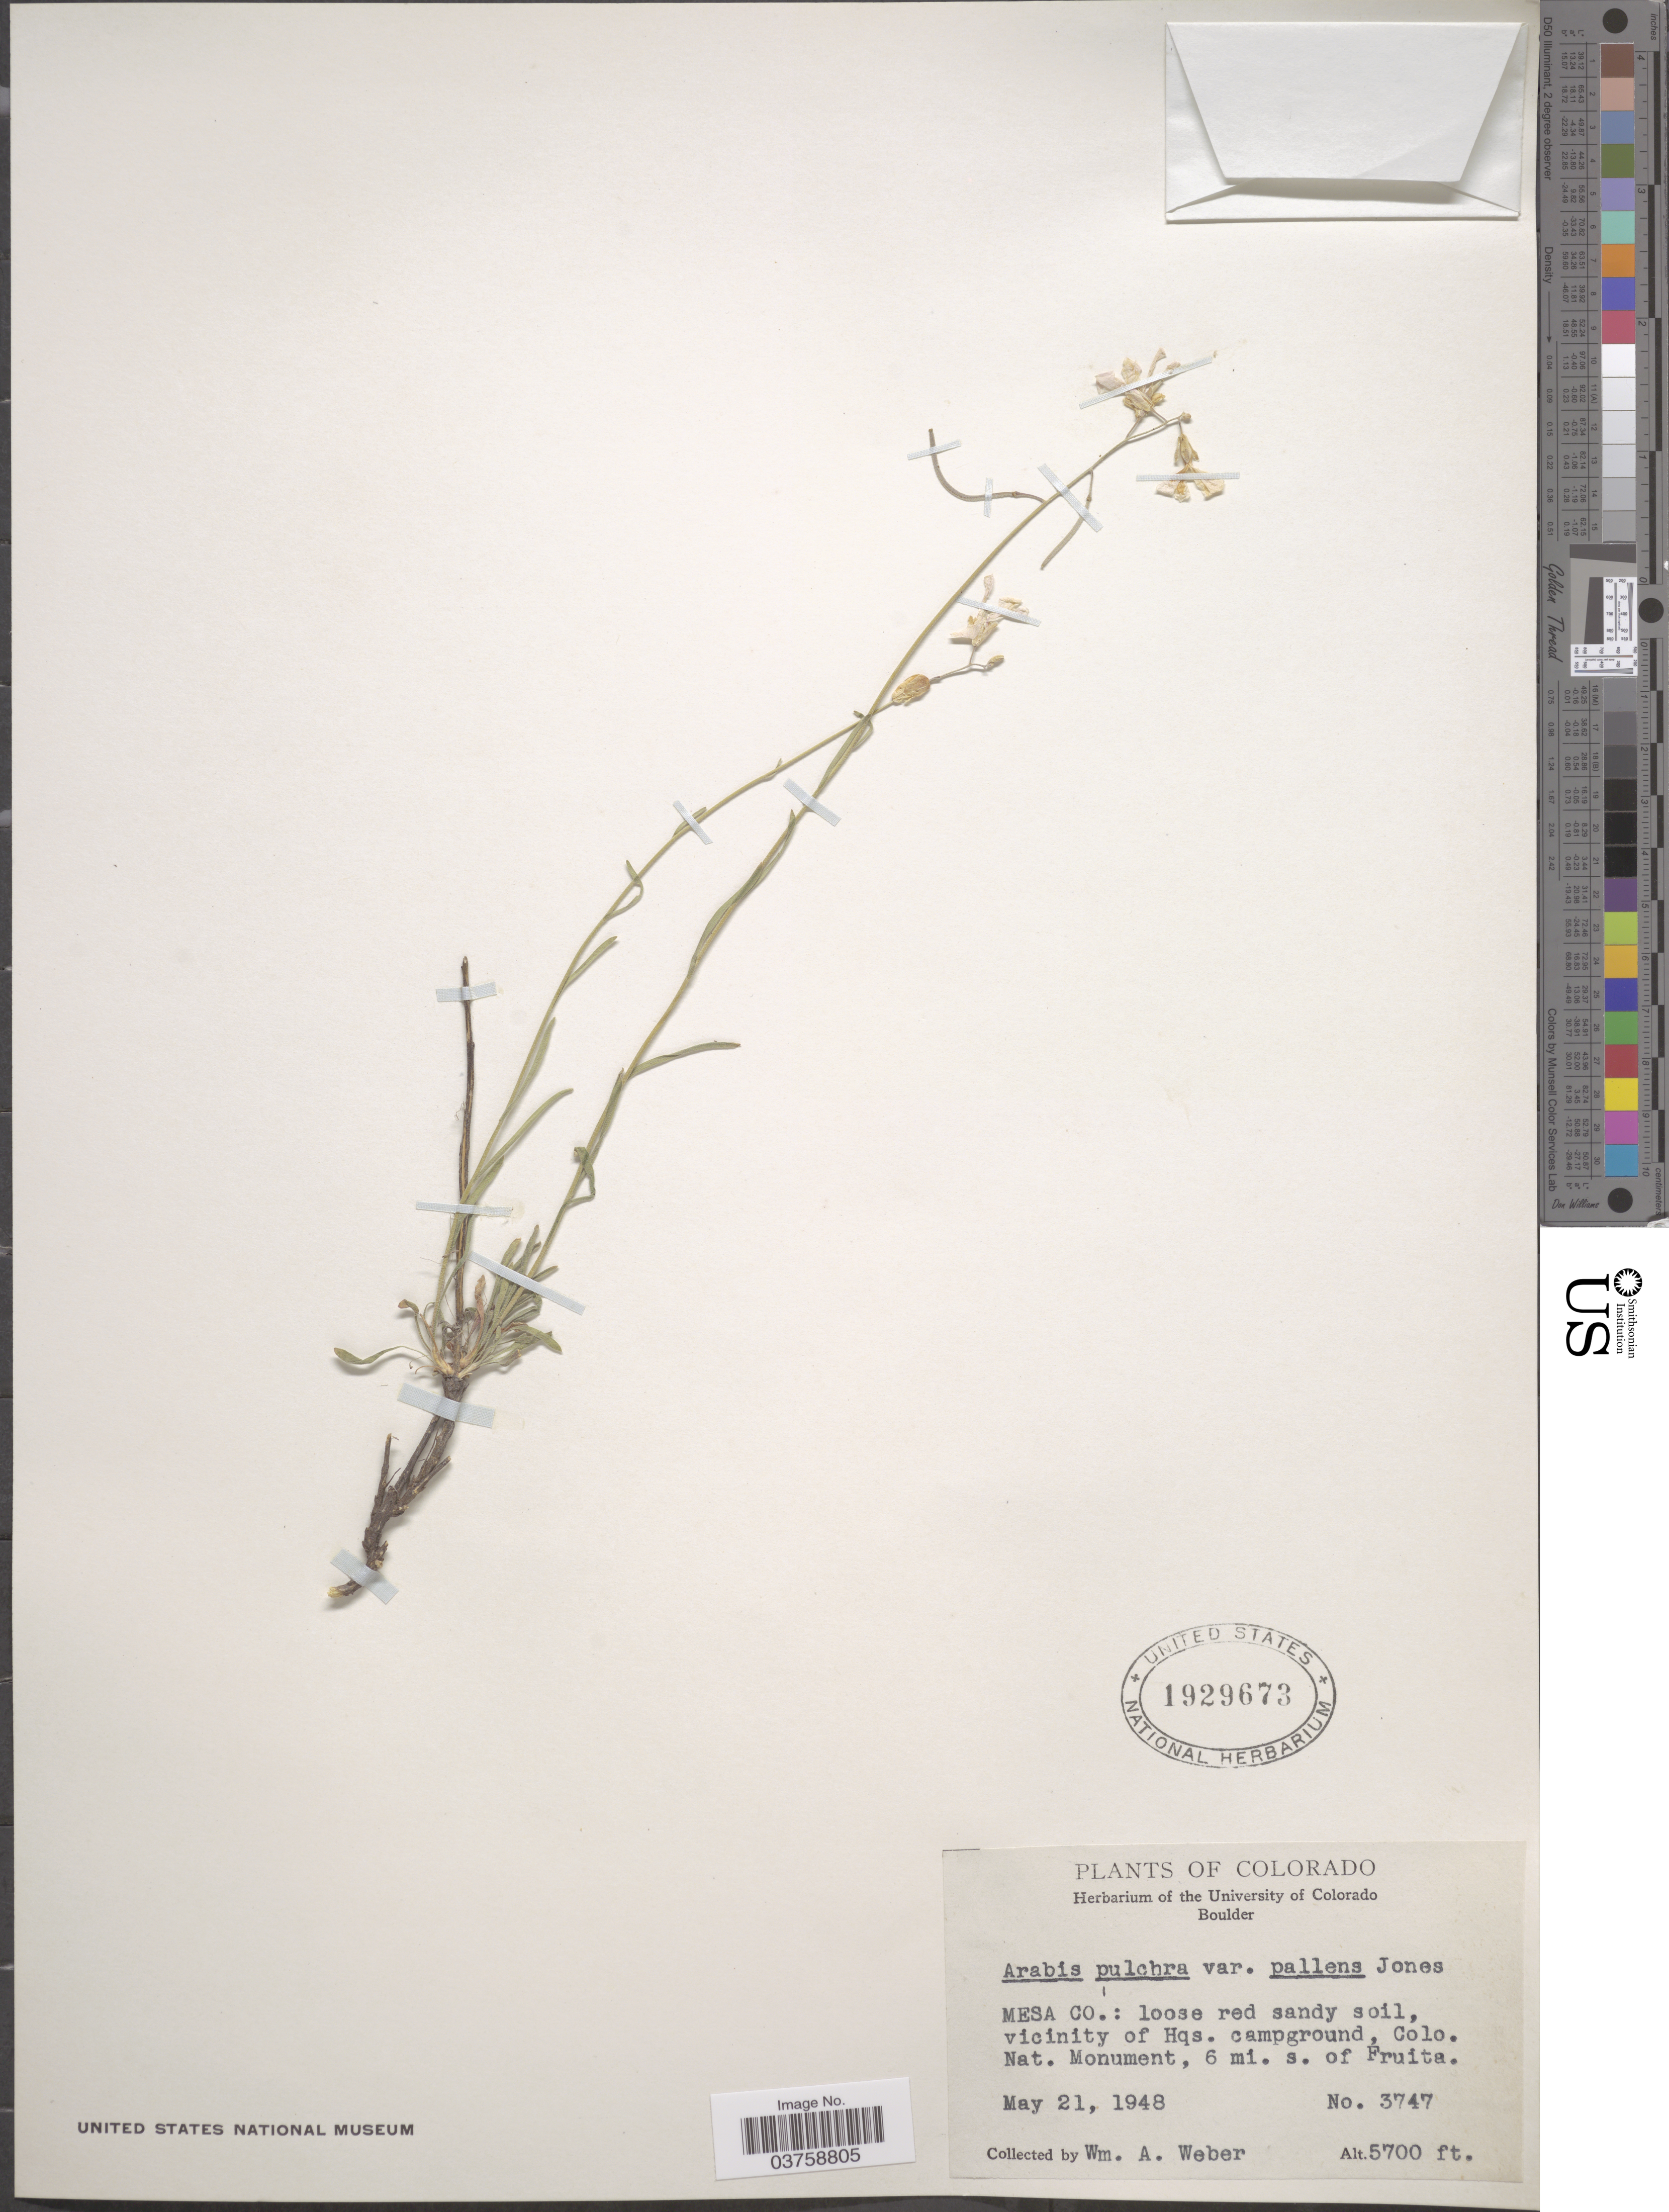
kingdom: Plantae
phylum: Tracheophyta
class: Magnoliopsida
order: Brassicales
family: Brassicaceae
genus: Arabis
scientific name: Arabis pulchra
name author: M.E. Jones ex S. Watson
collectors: W. A. Weber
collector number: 3747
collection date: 1948-05-21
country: United States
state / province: Colorado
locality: Mesa Co.: vicinity of Hqs. campground, Colo. Nat. Monument, 6 mi. s. of Fruita.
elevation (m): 1737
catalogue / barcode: US 1929673